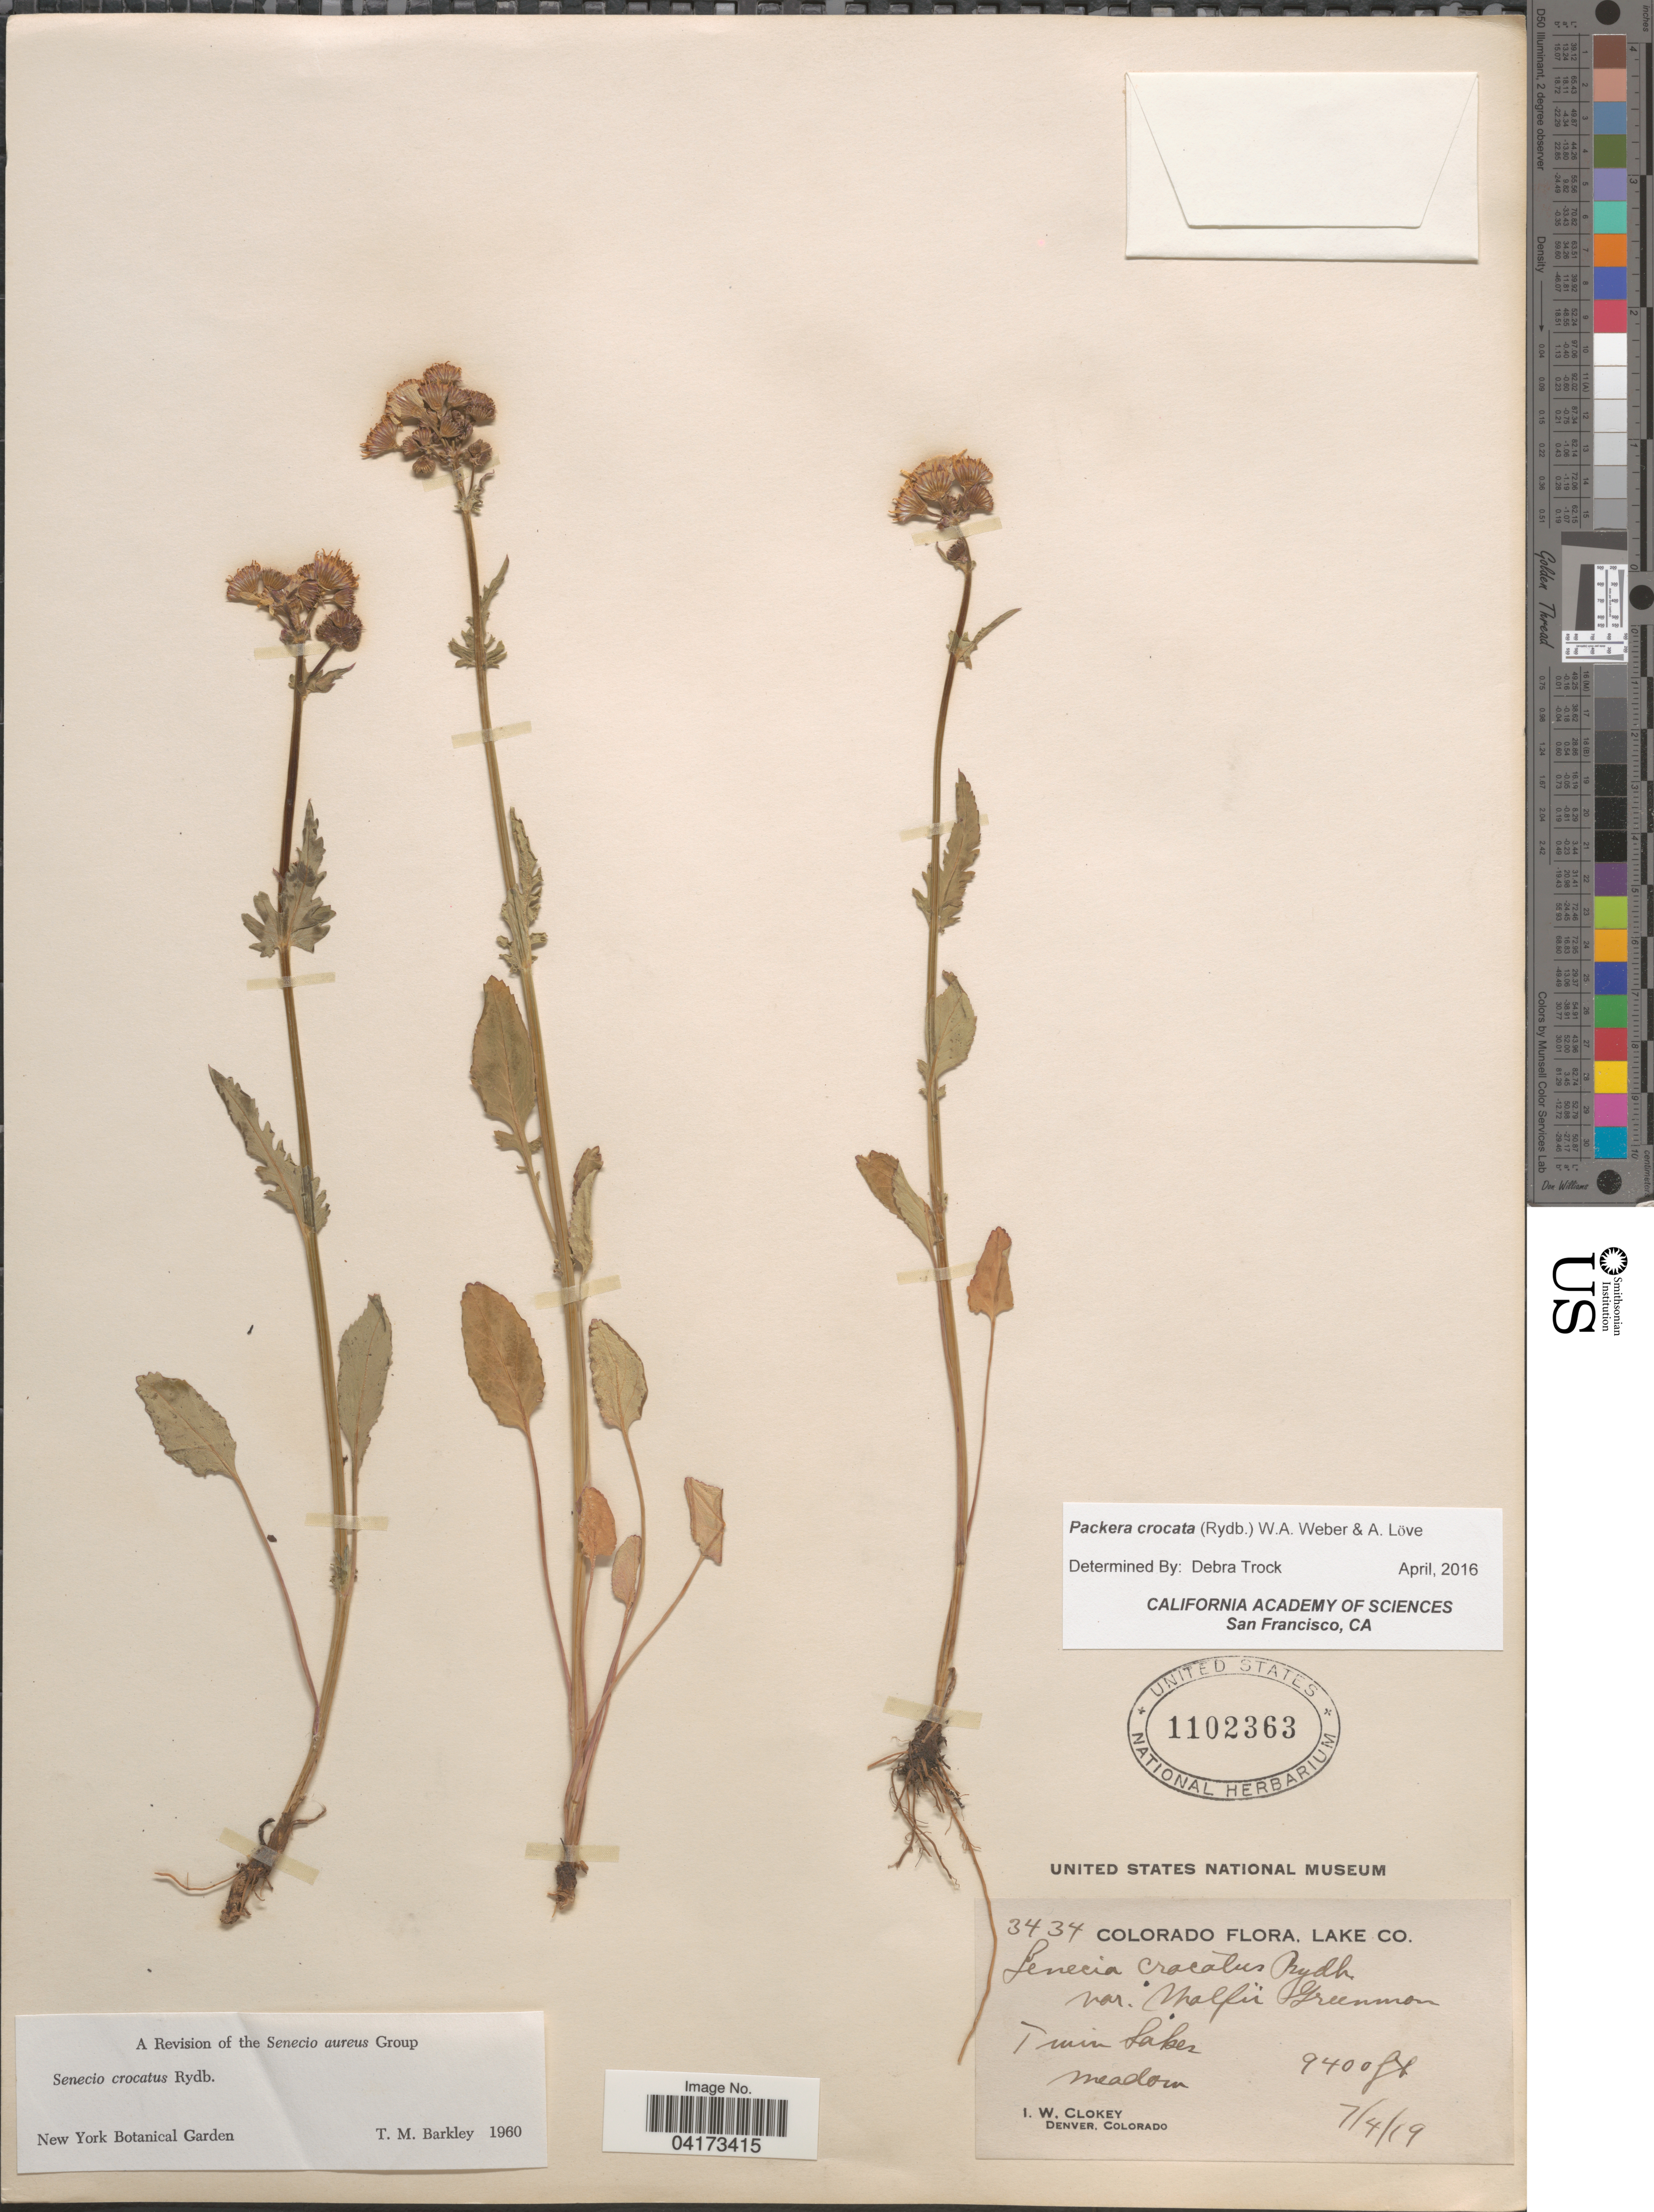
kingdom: Plantae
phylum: Tracheophyta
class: Magnoliopsida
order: Asterales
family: Asteraceae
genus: Packera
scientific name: Packera crocata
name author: (Rydb.) W.A. Weber & Á. Löve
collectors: I. W. Clokey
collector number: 3434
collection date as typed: Transcribed d/m/y: 4/7/19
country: United States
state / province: Colorado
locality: Lake Co. Twin Lakes.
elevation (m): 2865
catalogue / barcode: US 1102363